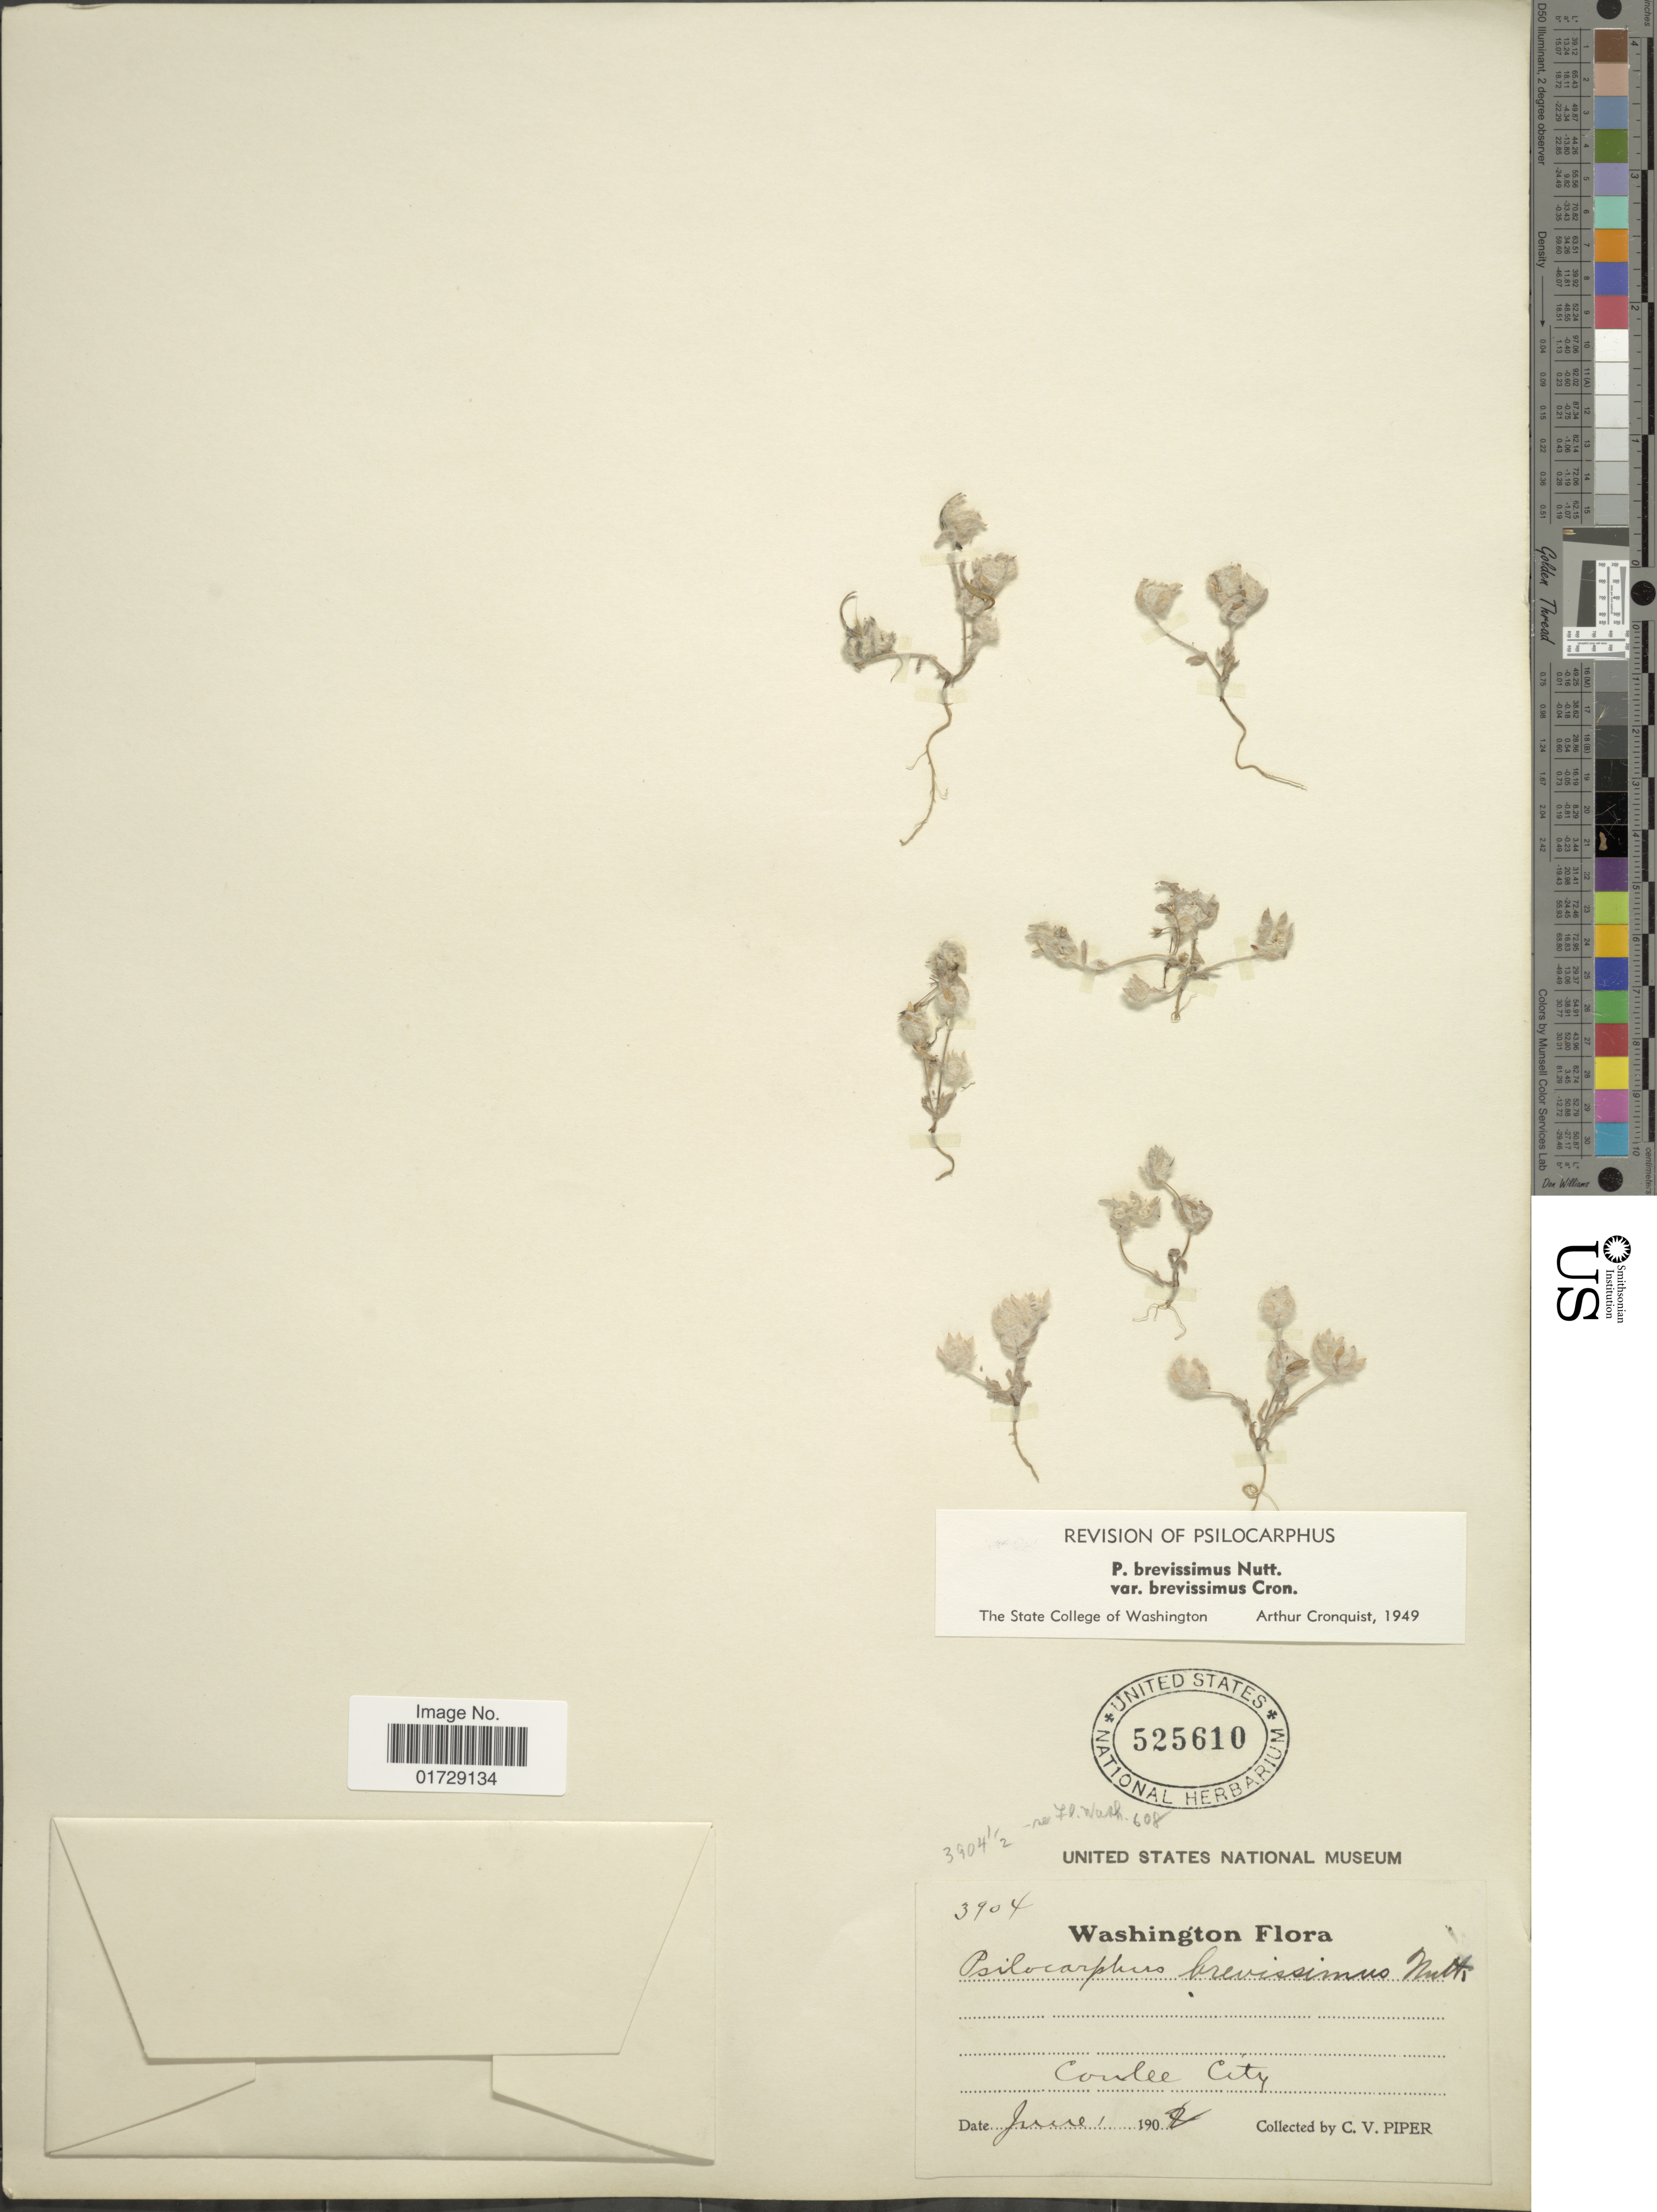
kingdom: Plantae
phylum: Tracheophyta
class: Magnoliopsida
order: Asterales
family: Asteraceae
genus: Psilocarphus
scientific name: Psilocarphus brevissimus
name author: Nutt.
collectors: C. V. Piper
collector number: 3904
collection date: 1902-06-01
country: United States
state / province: Washington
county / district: Grant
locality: Coulee City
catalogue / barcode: US 525610